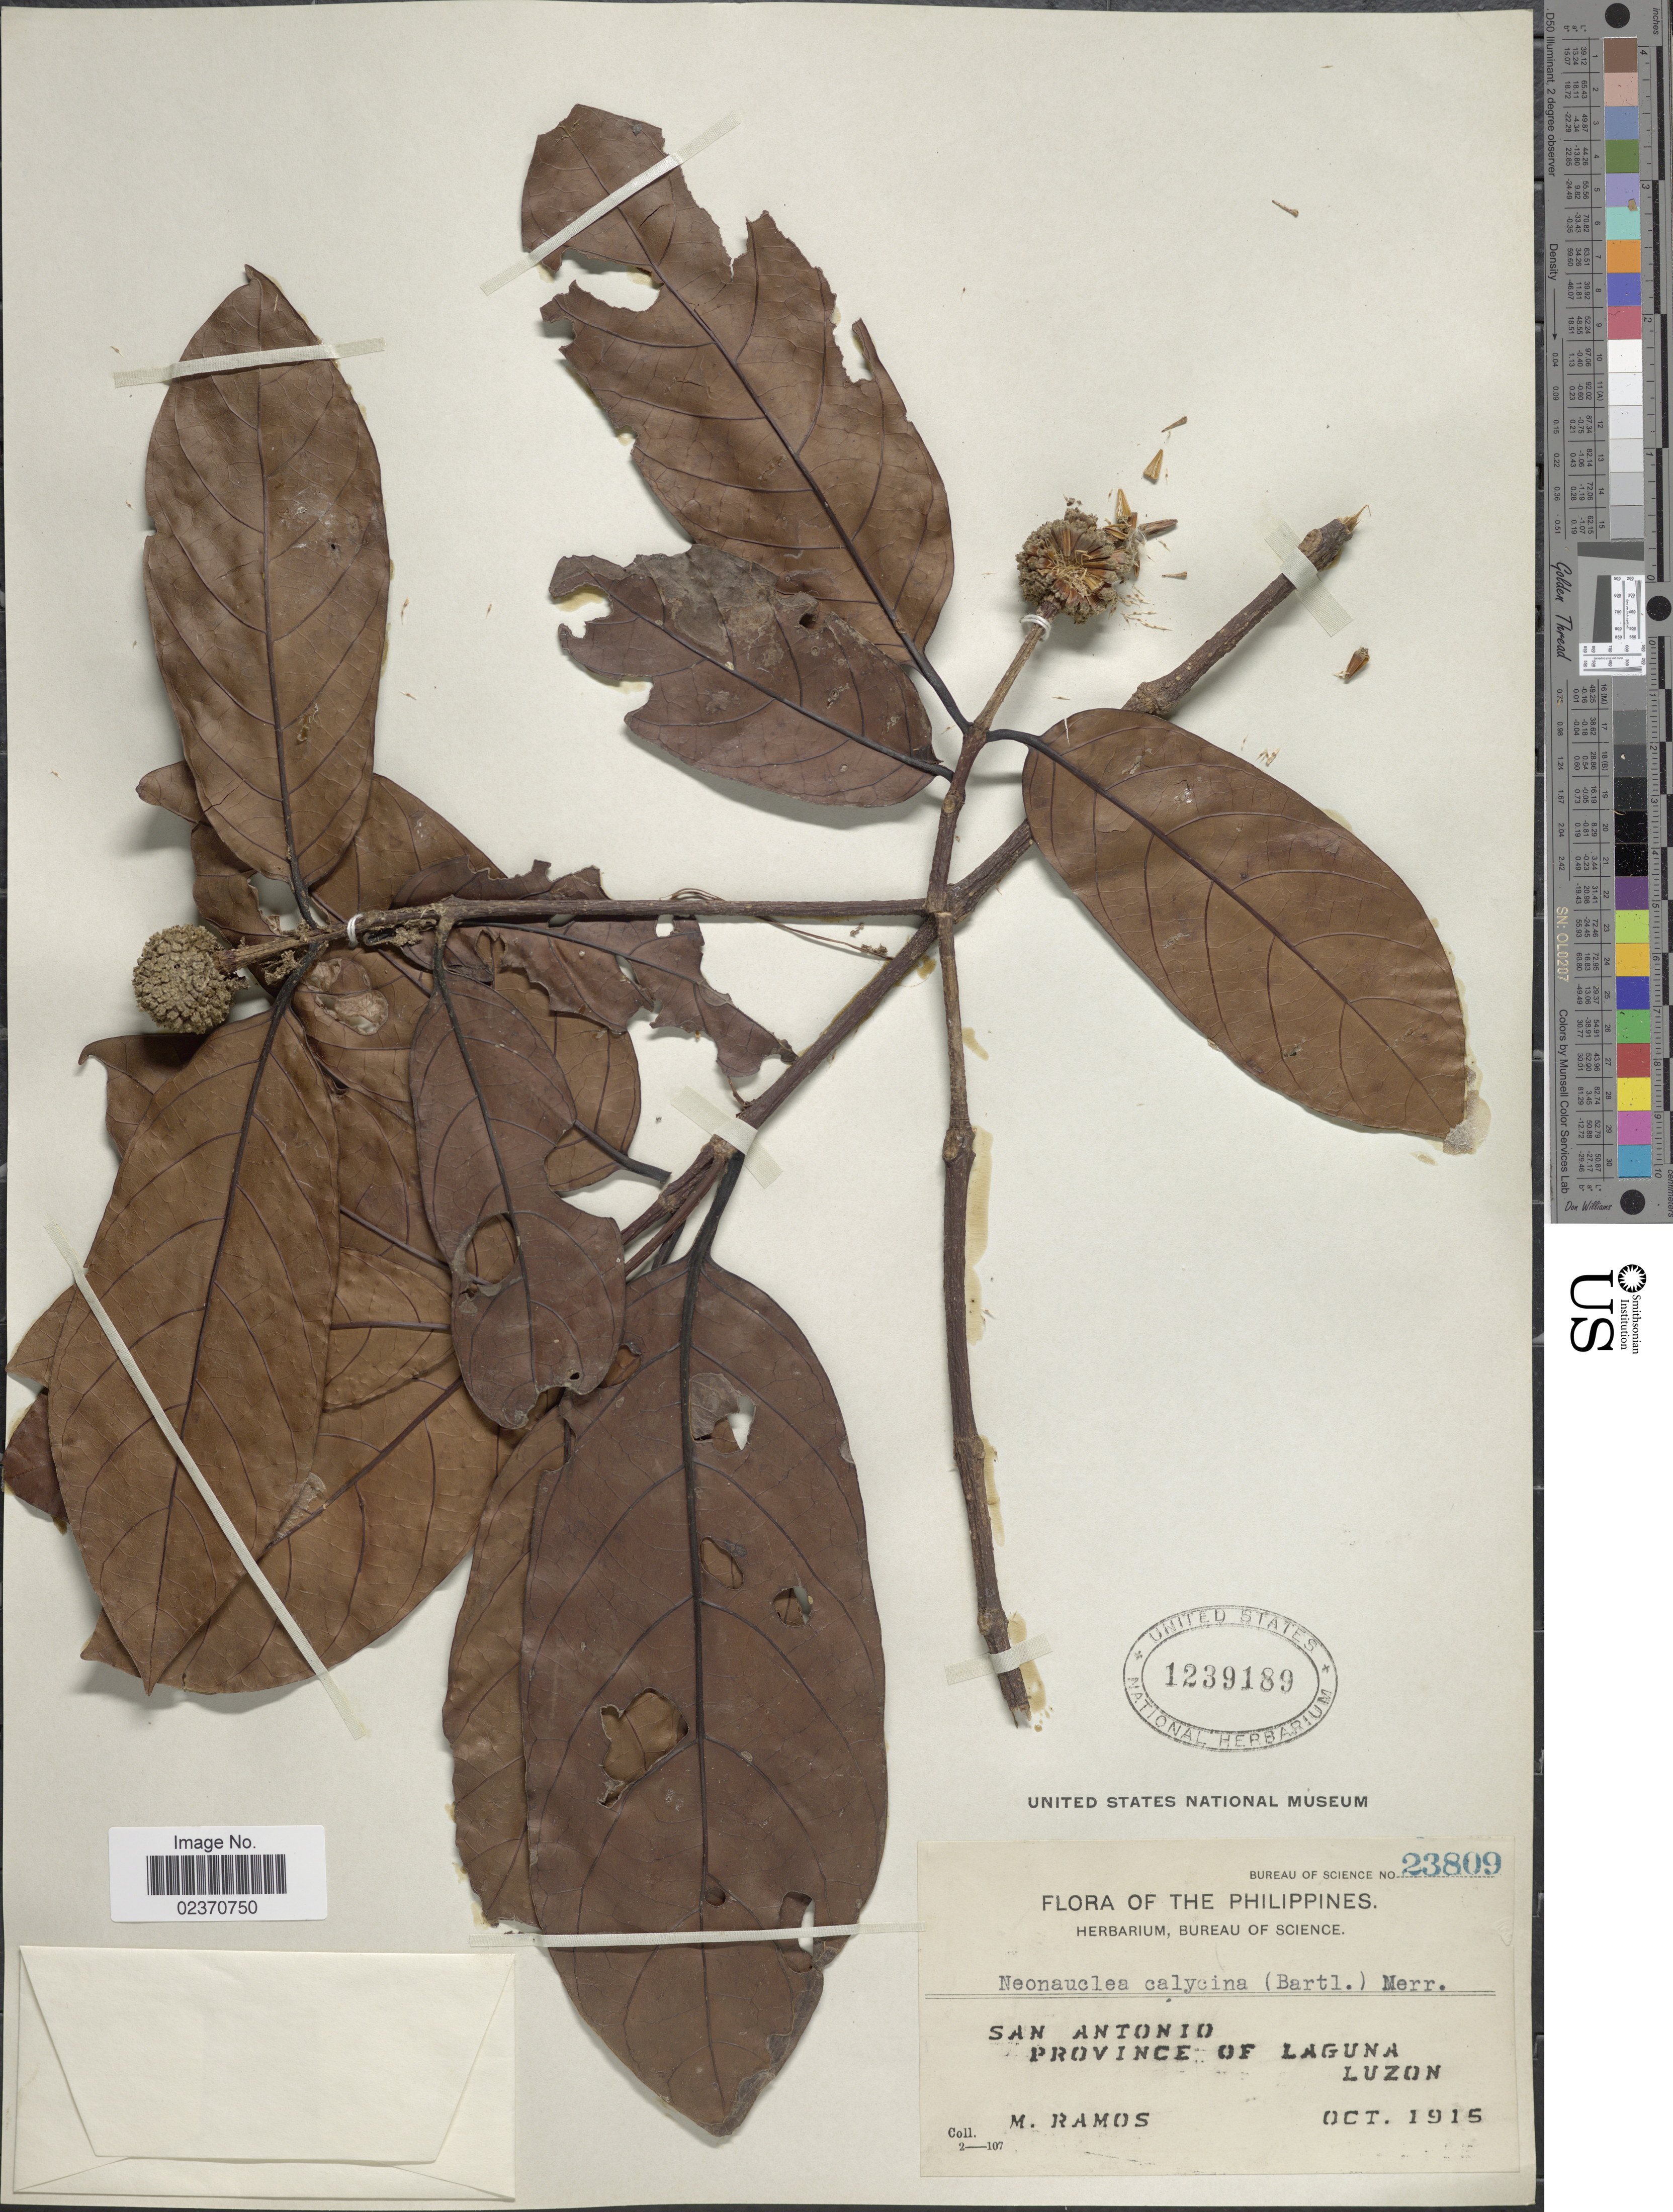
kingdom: Plantae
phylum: Tracheophyta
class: Magnoliopsida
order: Gentianales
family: Rubiaceae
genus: Nauclea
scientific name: Nauclea junghuhnii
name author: (Miq.) Merr.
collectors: M. Ramos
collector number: Bureau of Science 23809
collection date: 1915-10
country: Philippines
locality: San Antonio, Province of Laguna, Luzon.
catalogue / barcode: US 1239189